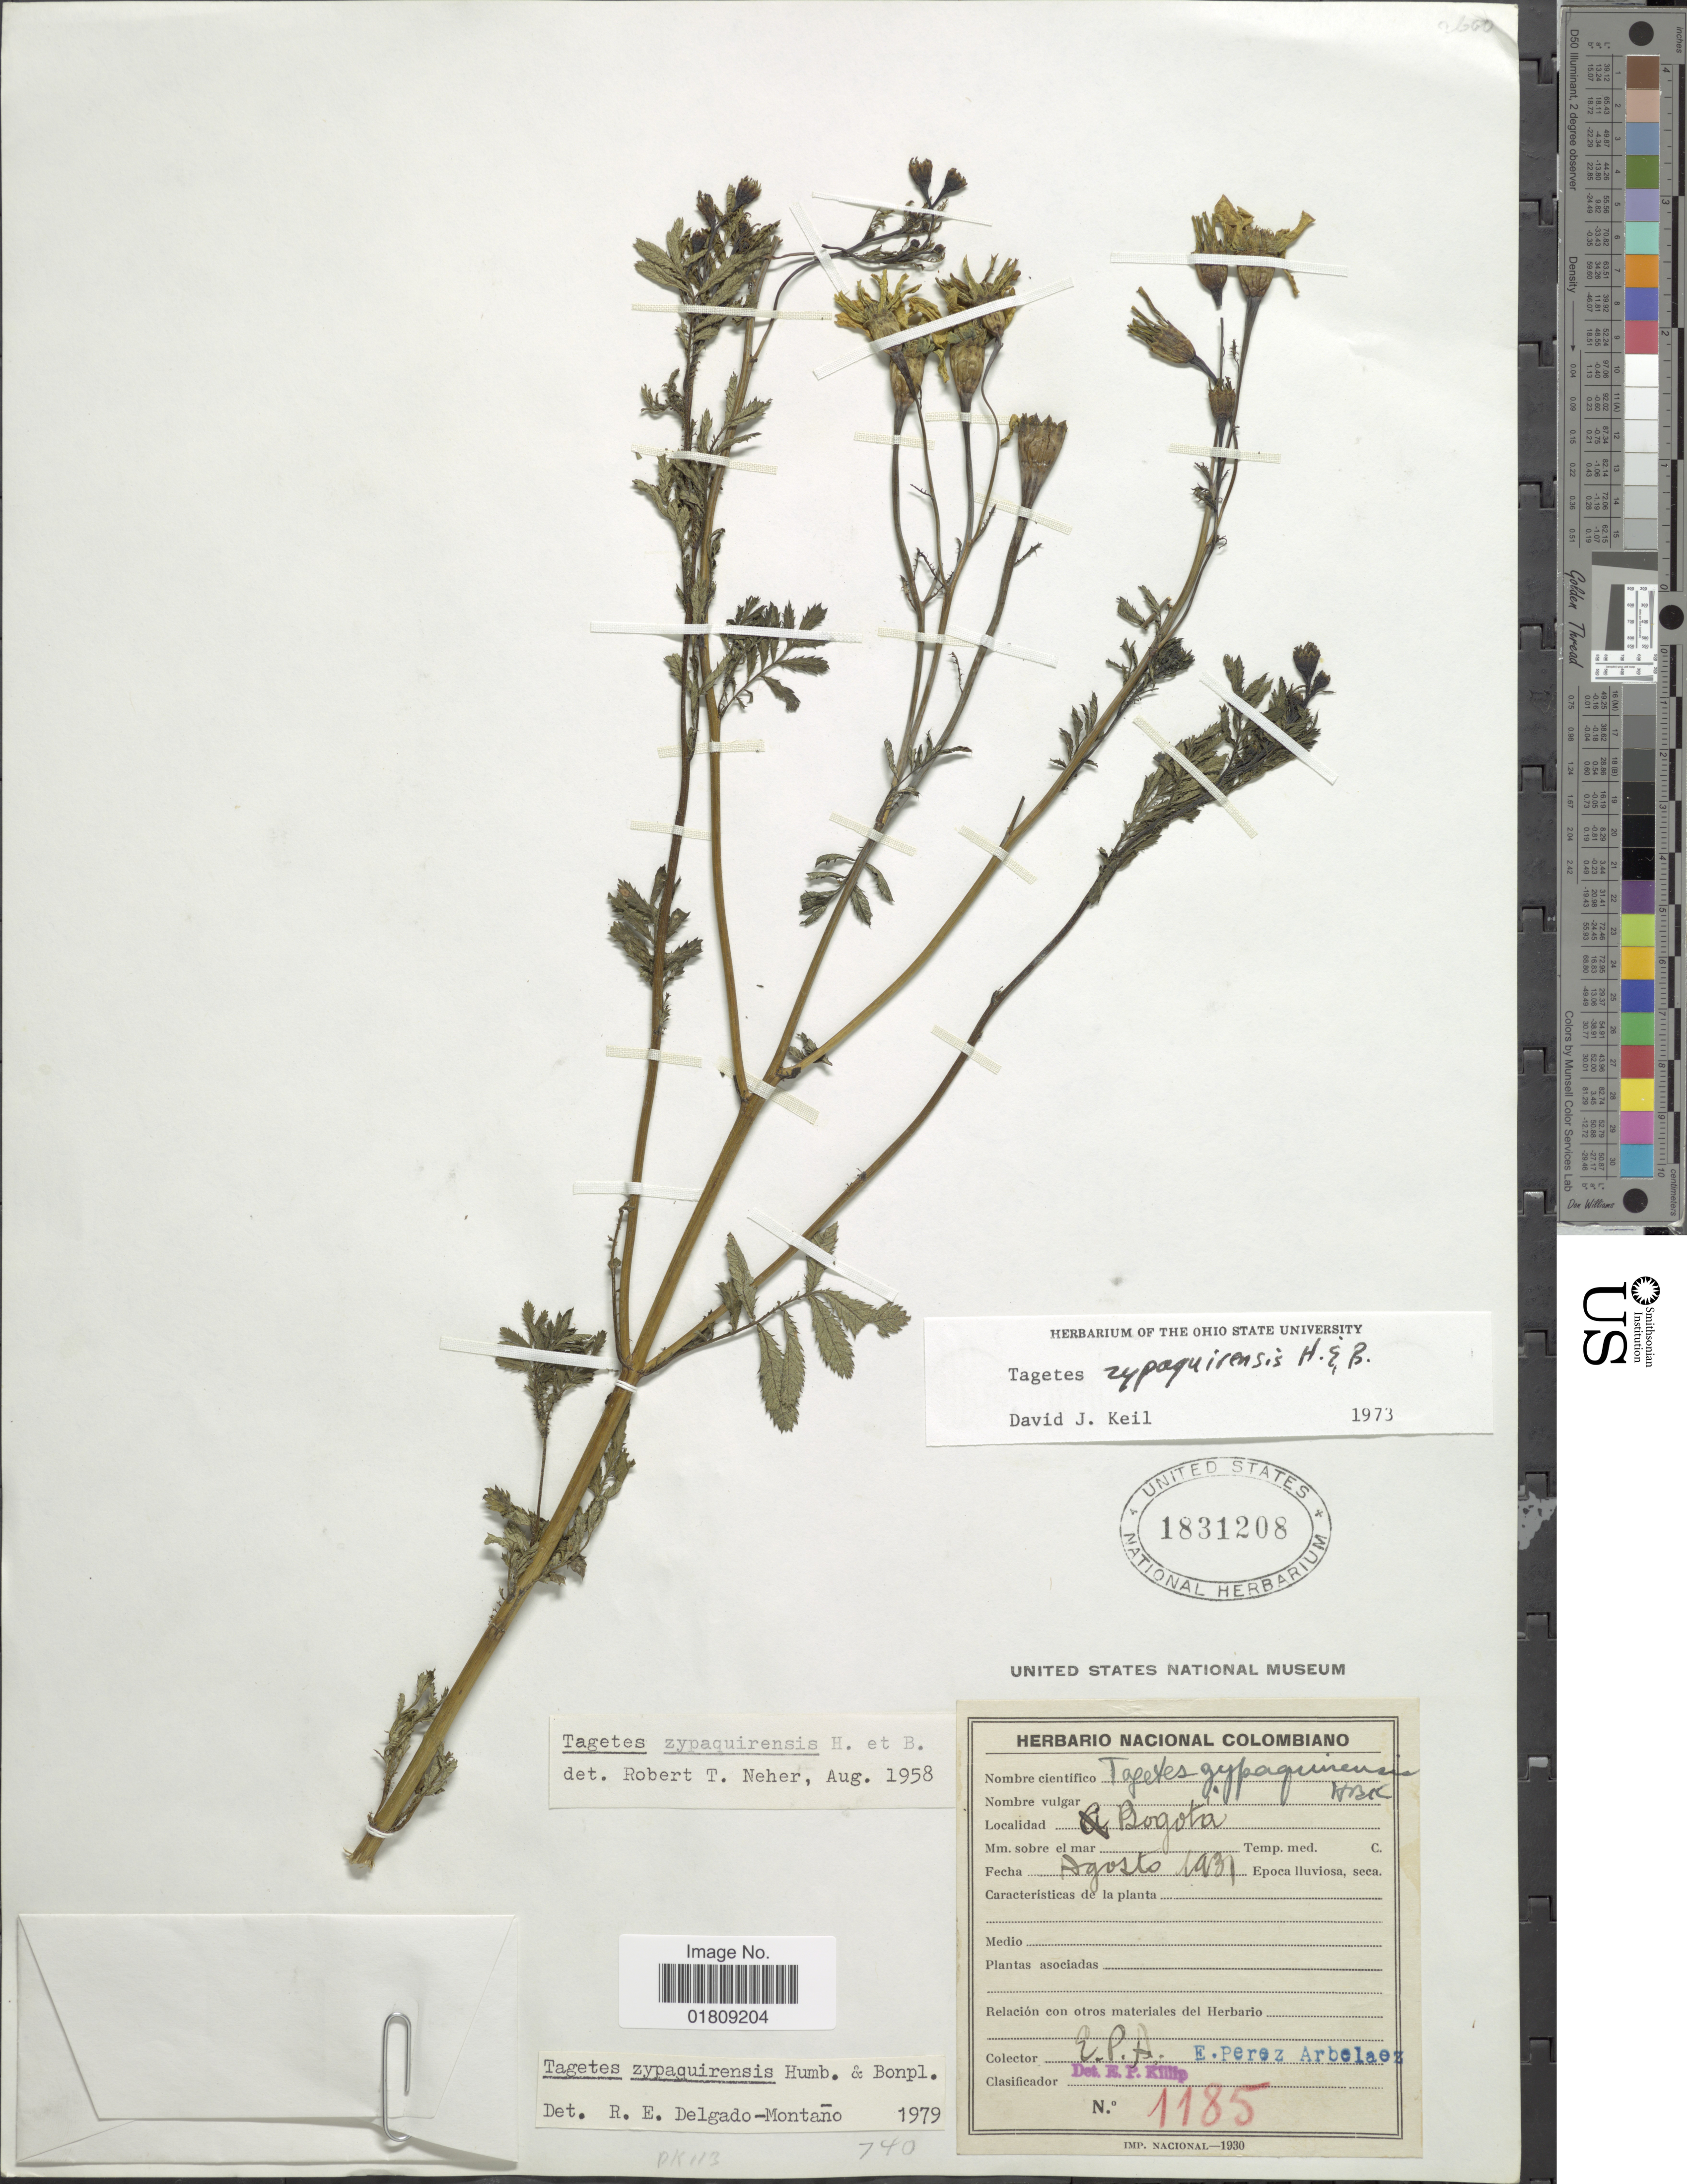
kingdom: Plantae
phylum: Tracheophyta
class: Magnoliopsida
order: Asterales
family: Asteraceae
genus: Tagetes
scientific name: Tagetes zypaquirensis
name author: Humb. & Bonpl.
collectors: E. Pérez Arbeláez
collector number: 1185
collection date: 1931-08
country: Colombia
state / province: Bogota D.C.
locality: Bogota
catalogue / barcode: US 1831208